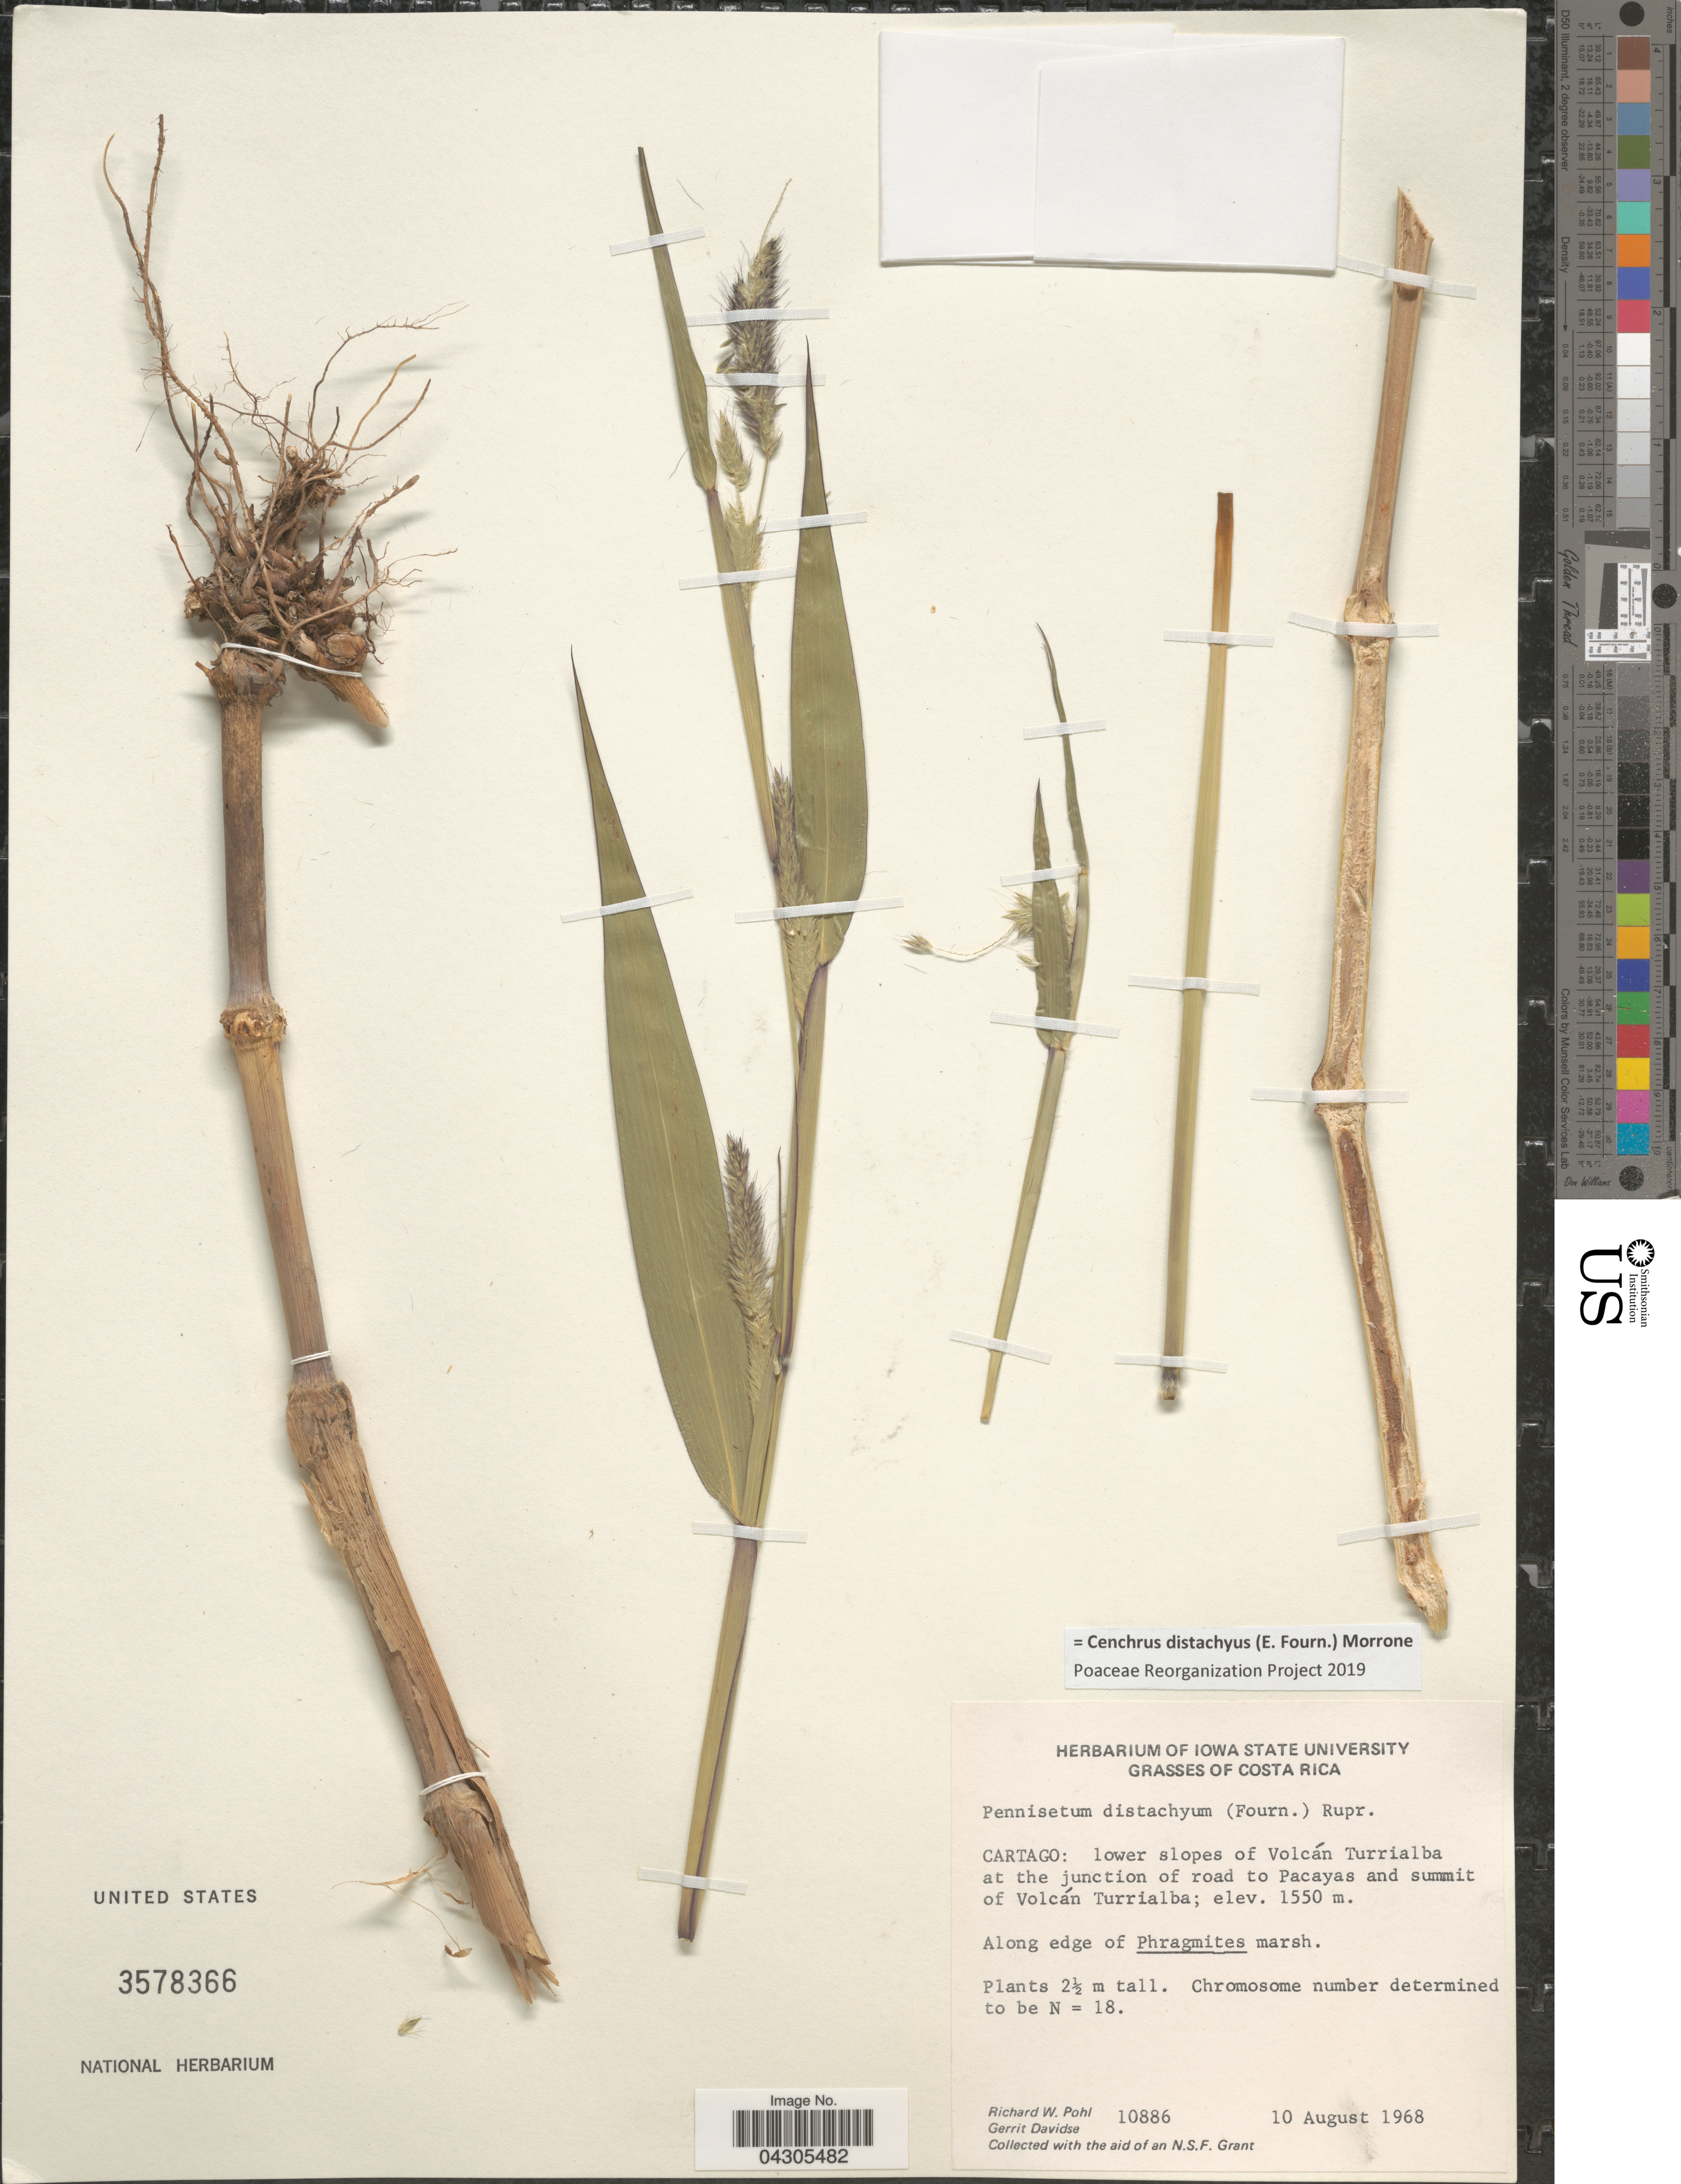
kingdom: Plantae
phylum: Tracheophyta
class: Liliopsida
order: Poales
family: Poaceae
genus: Cenchrus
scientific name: Cenchrus distachyus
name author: (E. Fourn.) Morrone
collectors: R. W. Pohl & G. Davidse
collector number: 10886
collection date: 1968-08-10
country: Costa Rica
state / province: Cartago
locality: Lower slopes of Volcán Turrialba at the junction of road to Pacayas and summit of Volcán Turrialba. Along edge of Phragmites marsh.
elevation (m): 1550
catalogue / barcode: US 3578366